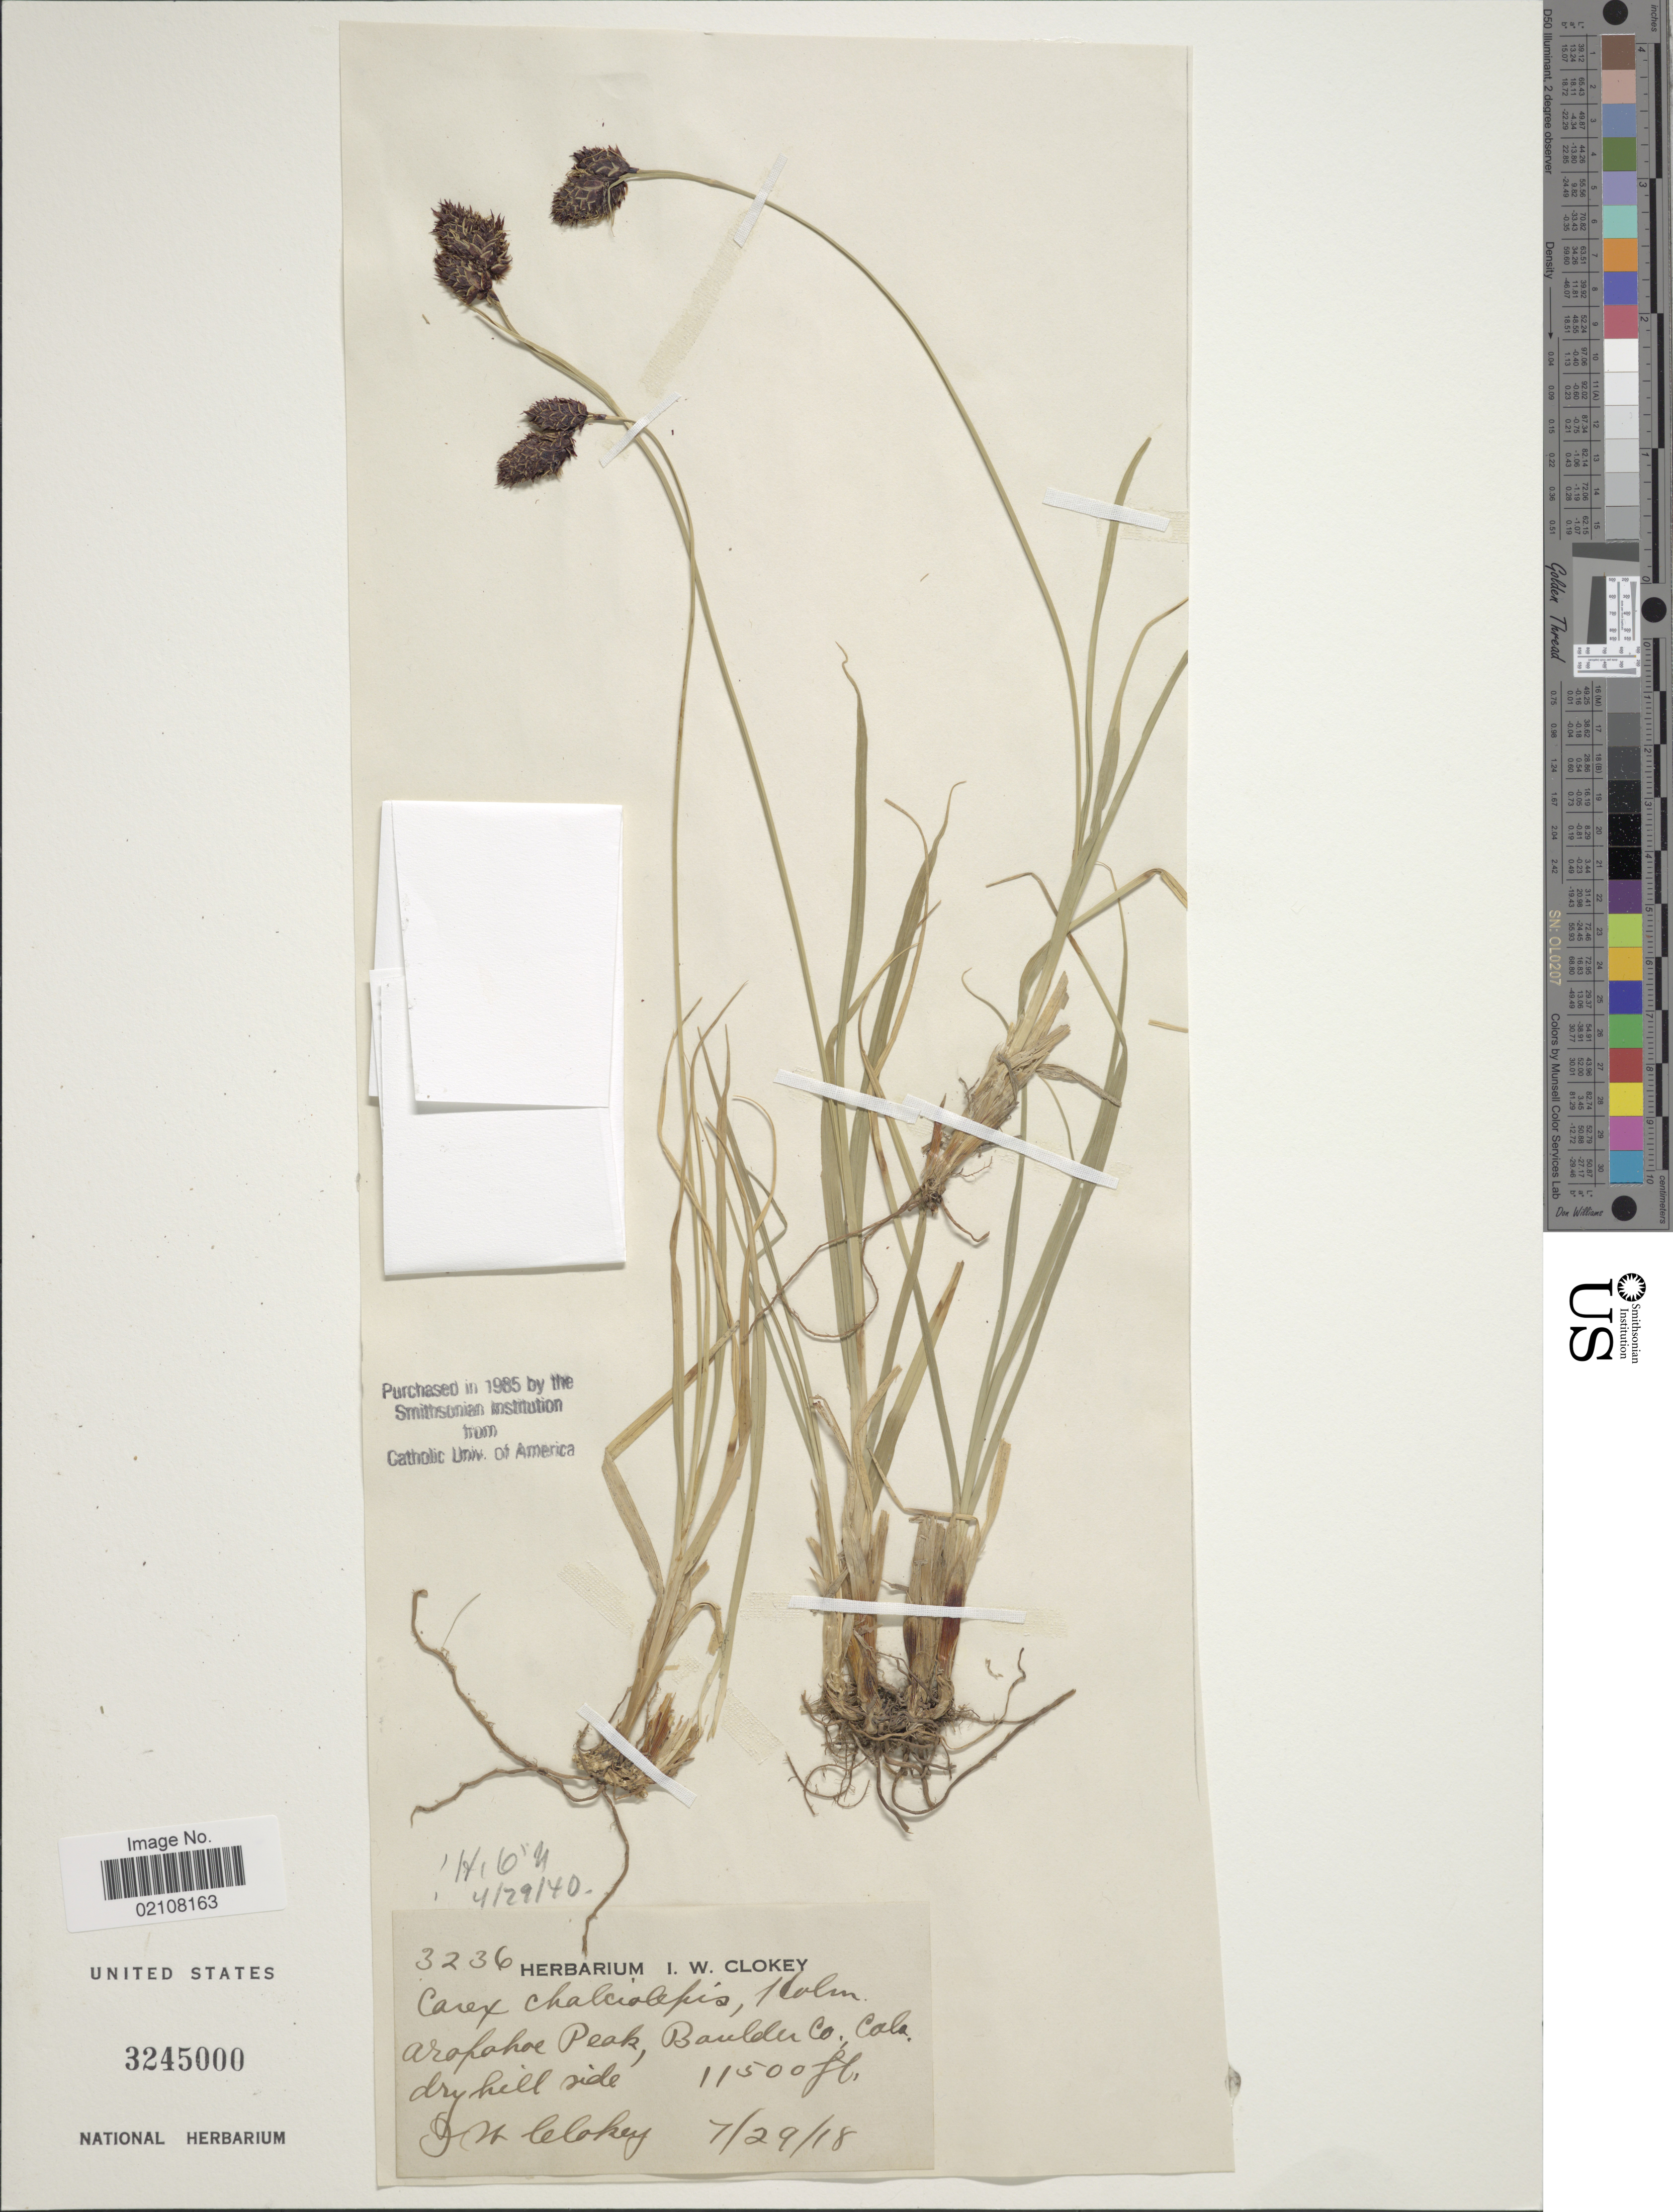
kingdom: Plantae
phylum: Tracheophyta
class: Liliopsida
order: Poales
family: Cyperaceae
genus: Carex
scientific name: Carex chalciolepis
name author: Holm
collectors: I. W. Clokey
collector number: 3236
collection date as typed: Transcribed d/m/y: 29/7/18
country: United States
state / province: Colorado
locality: Arapahoe Peak, Baulder Co., dry hill side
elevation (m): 3505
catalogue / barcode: US 3245000